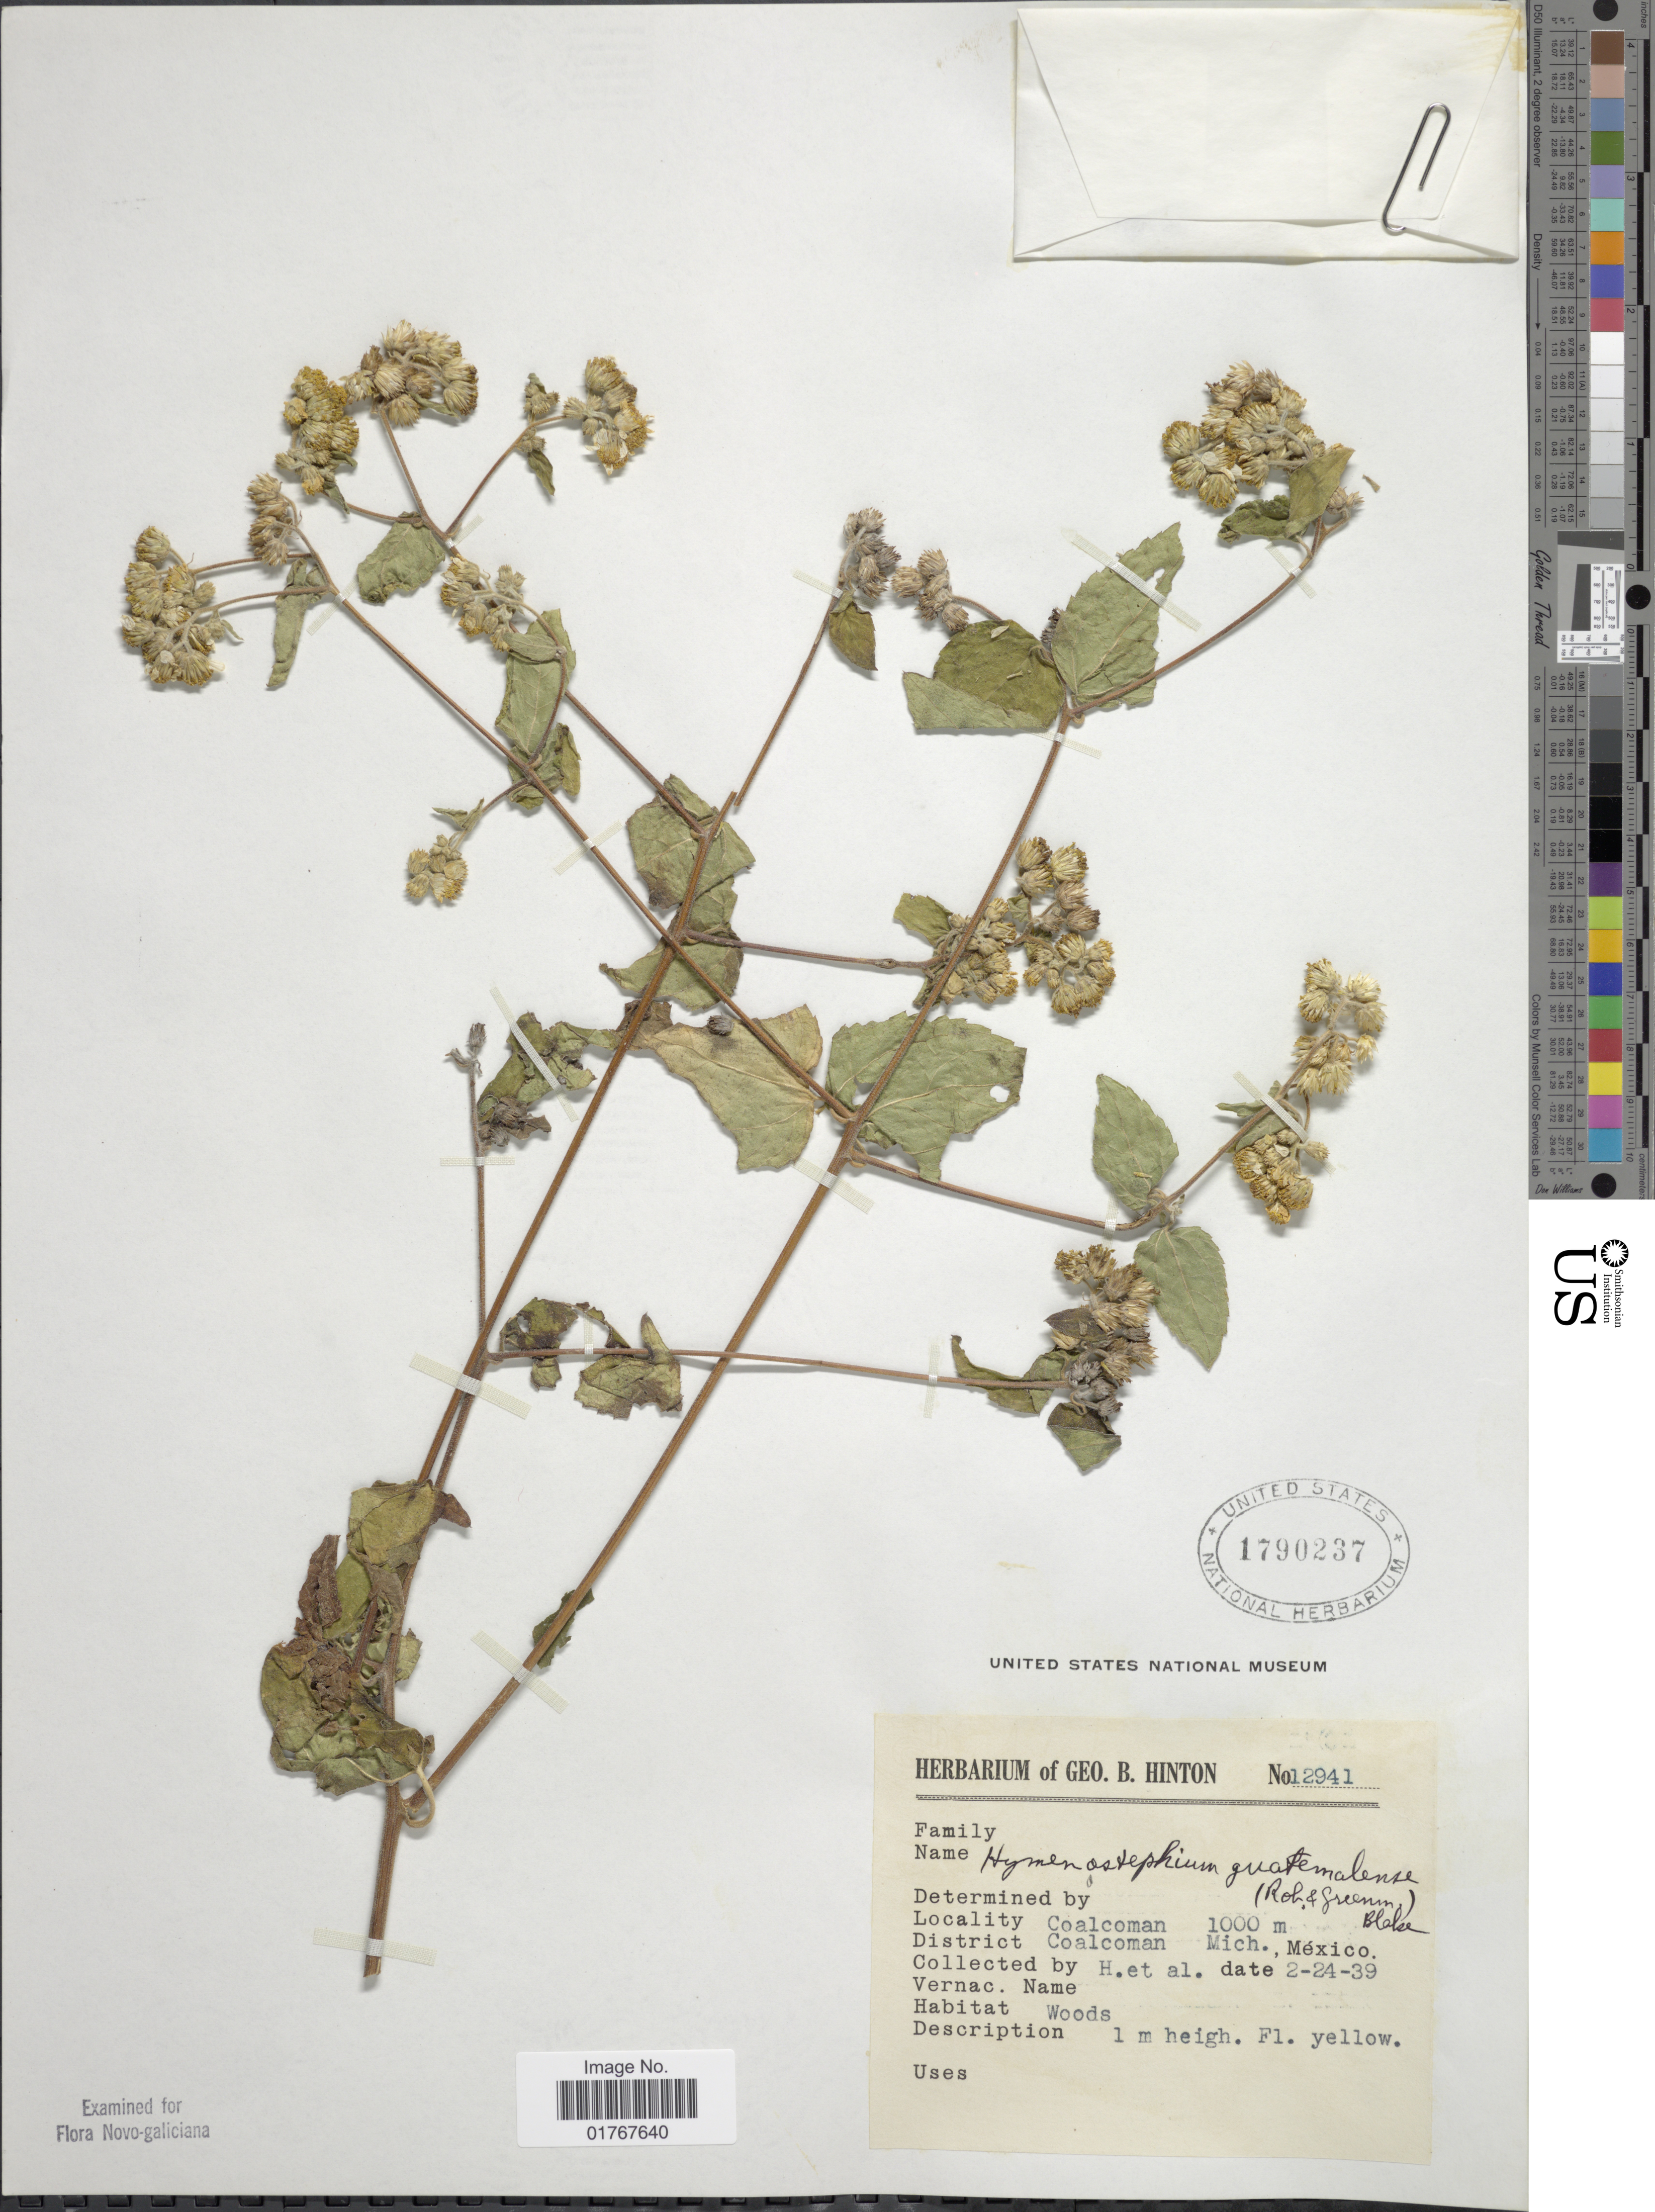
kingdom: Plantae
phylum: Tracheophyta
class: Magnoliopsida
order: Asterales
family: Asteraceae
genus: Viguiera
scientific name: Viguiera cordata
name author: (Hook. & Arn.) D'Arcy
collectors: G. B. Hinton & et al.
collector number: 12941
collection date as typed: Transcribed d/m/y: 24/2/39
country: Mexico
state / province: Michoacán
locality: Coalcoma, District Coalcoman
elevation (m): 1000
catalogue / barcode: US 1790237